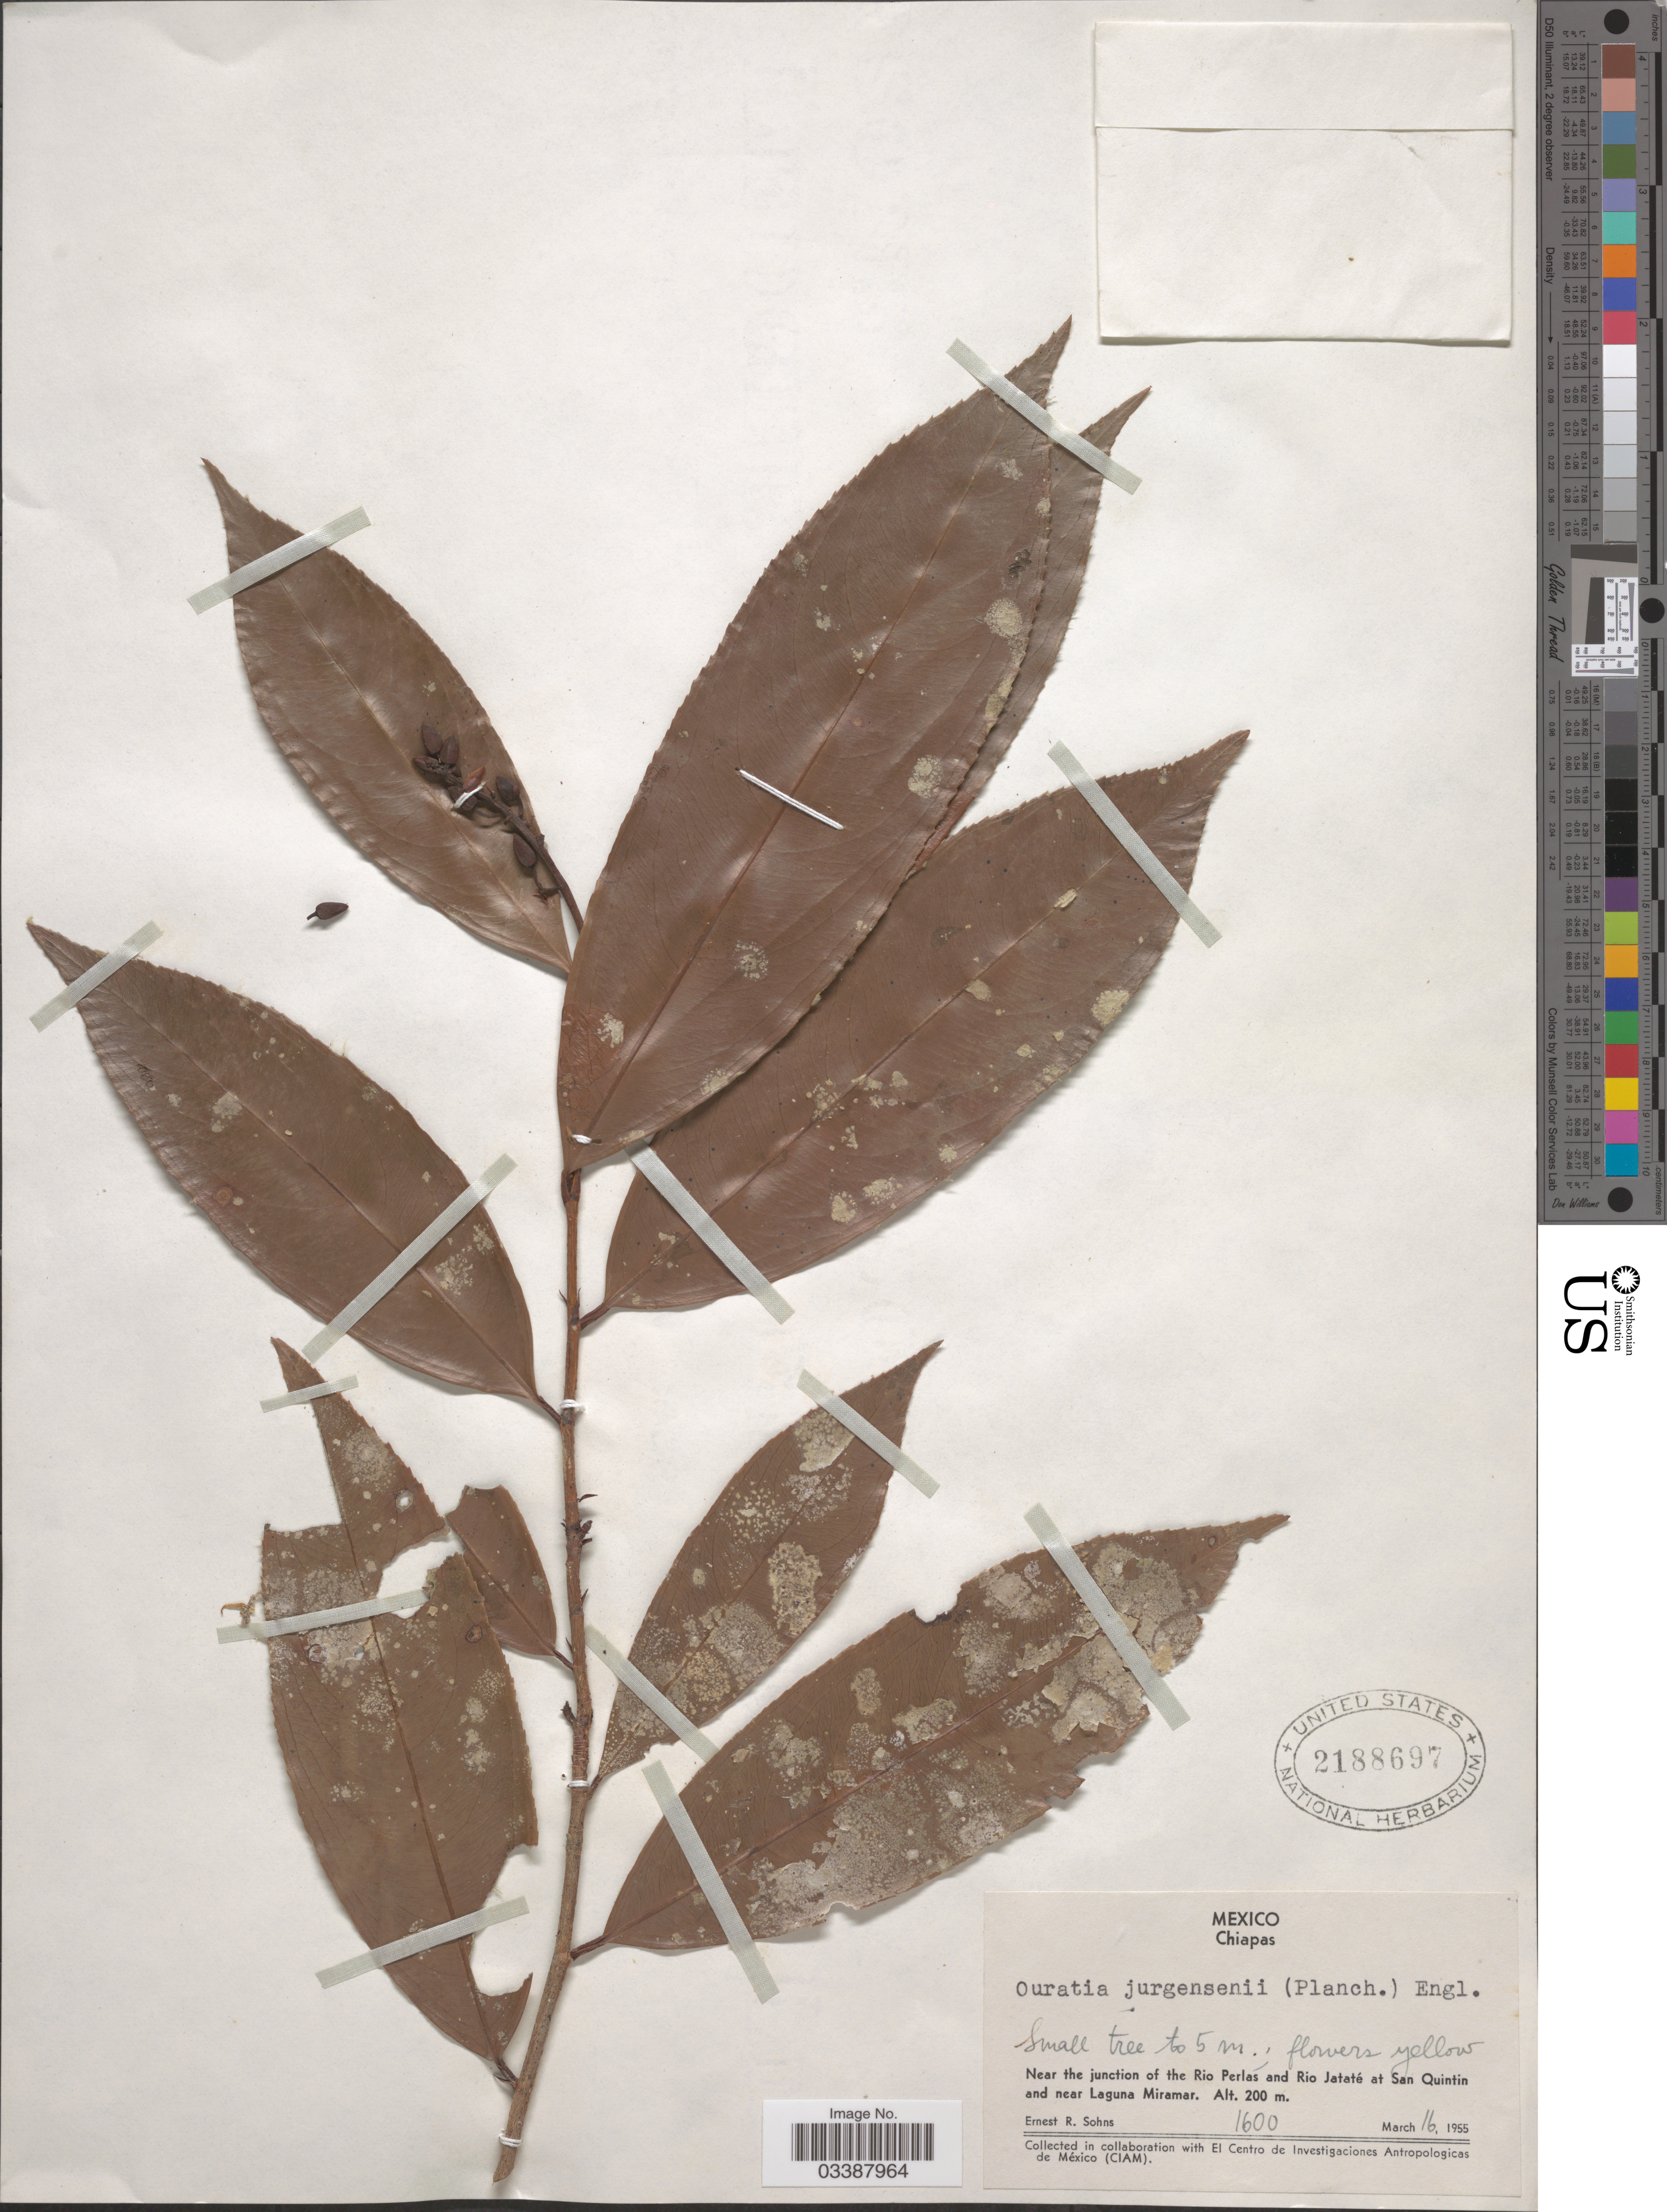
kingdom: Plantae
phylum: Tracheophyta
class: Magnoliopsida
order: Malpighiales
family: Ochnaceae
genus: Ouratea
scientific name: Ouratea lucens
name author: (Kunth) Engl.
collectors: E. R. Sohns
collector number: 1600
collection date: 1955-03-16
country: Mexico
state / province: Chiapas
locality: Near the junction of the Rio Perlas and Rio Jataté at San Quintin and near Laguna Miramar.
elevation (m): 200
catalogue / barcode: US 2188697